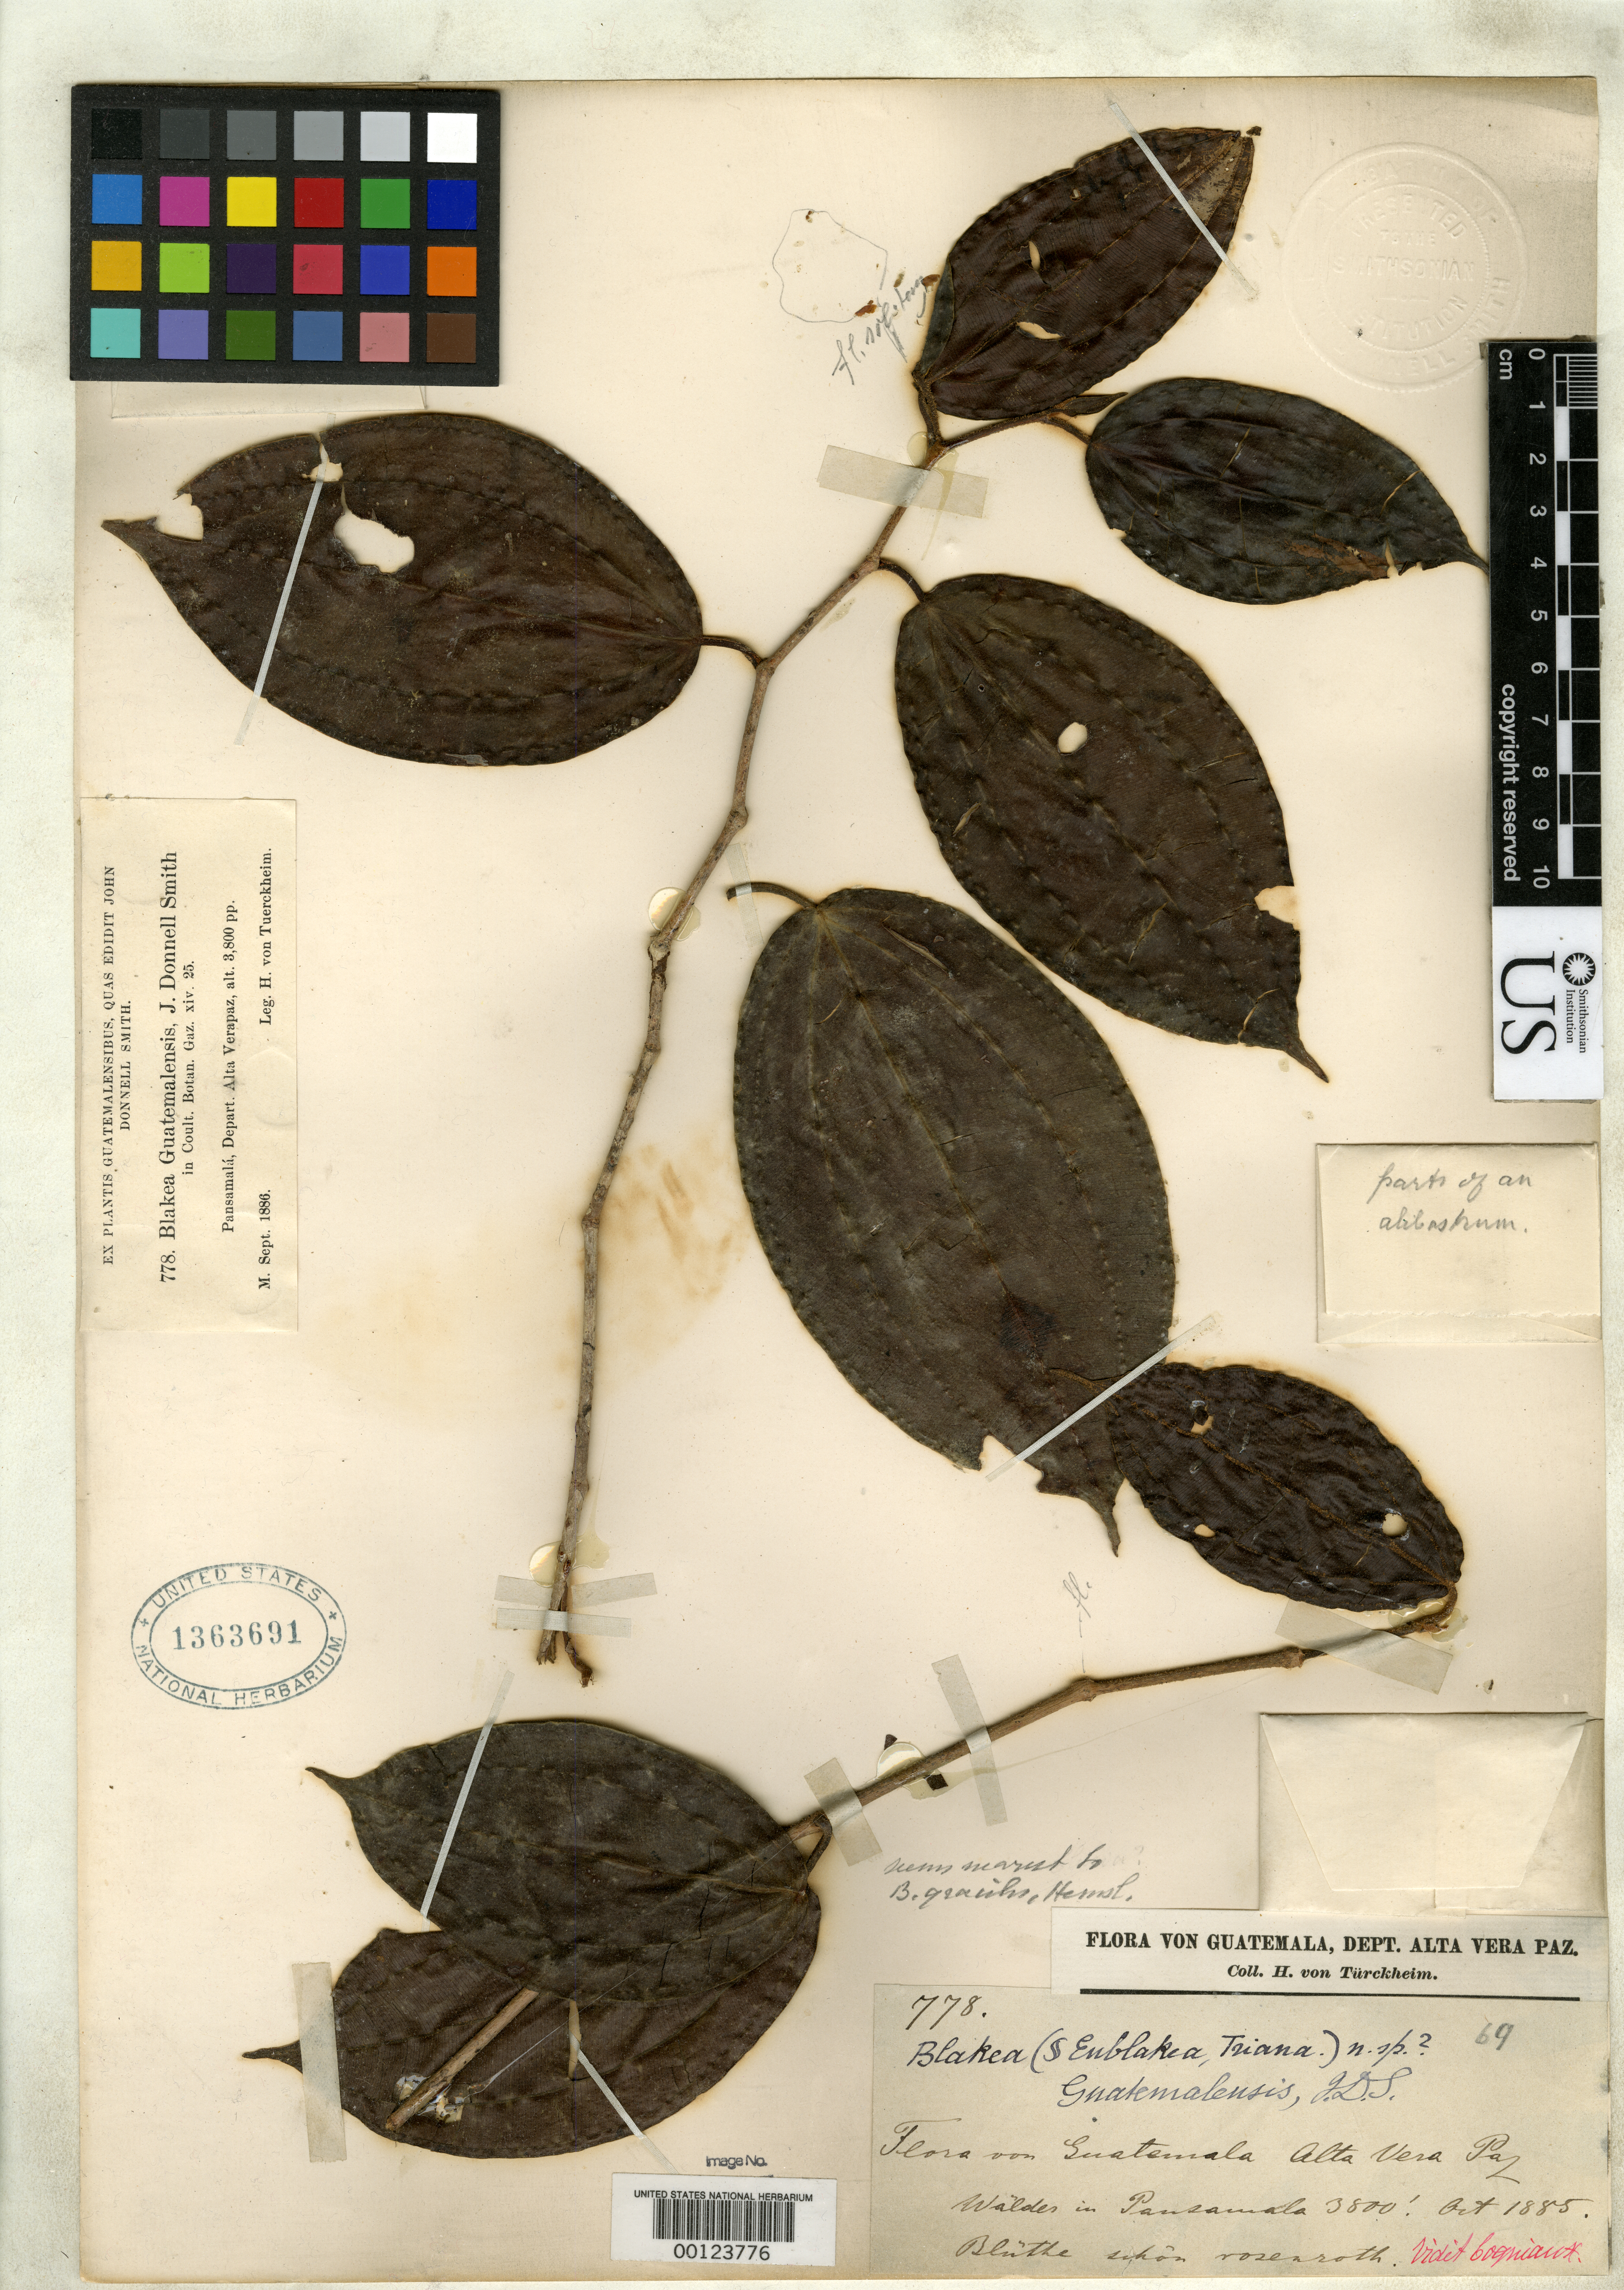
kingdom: Plantae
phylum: Tracheophyta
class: Magnoliopsida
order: Myrtales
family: Melastomataceae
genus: Blakea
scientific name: Blakea guatemalensis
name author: Donn. Sm.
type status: Type Collection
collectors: H. von Türckheim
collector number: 778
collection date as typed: Oct 1885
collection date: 1885-10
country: Guatemala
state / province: Alta Verapaz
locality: Pansamalá, Depart. Alta Verapaz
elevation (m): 1158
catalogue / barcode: US 1363691